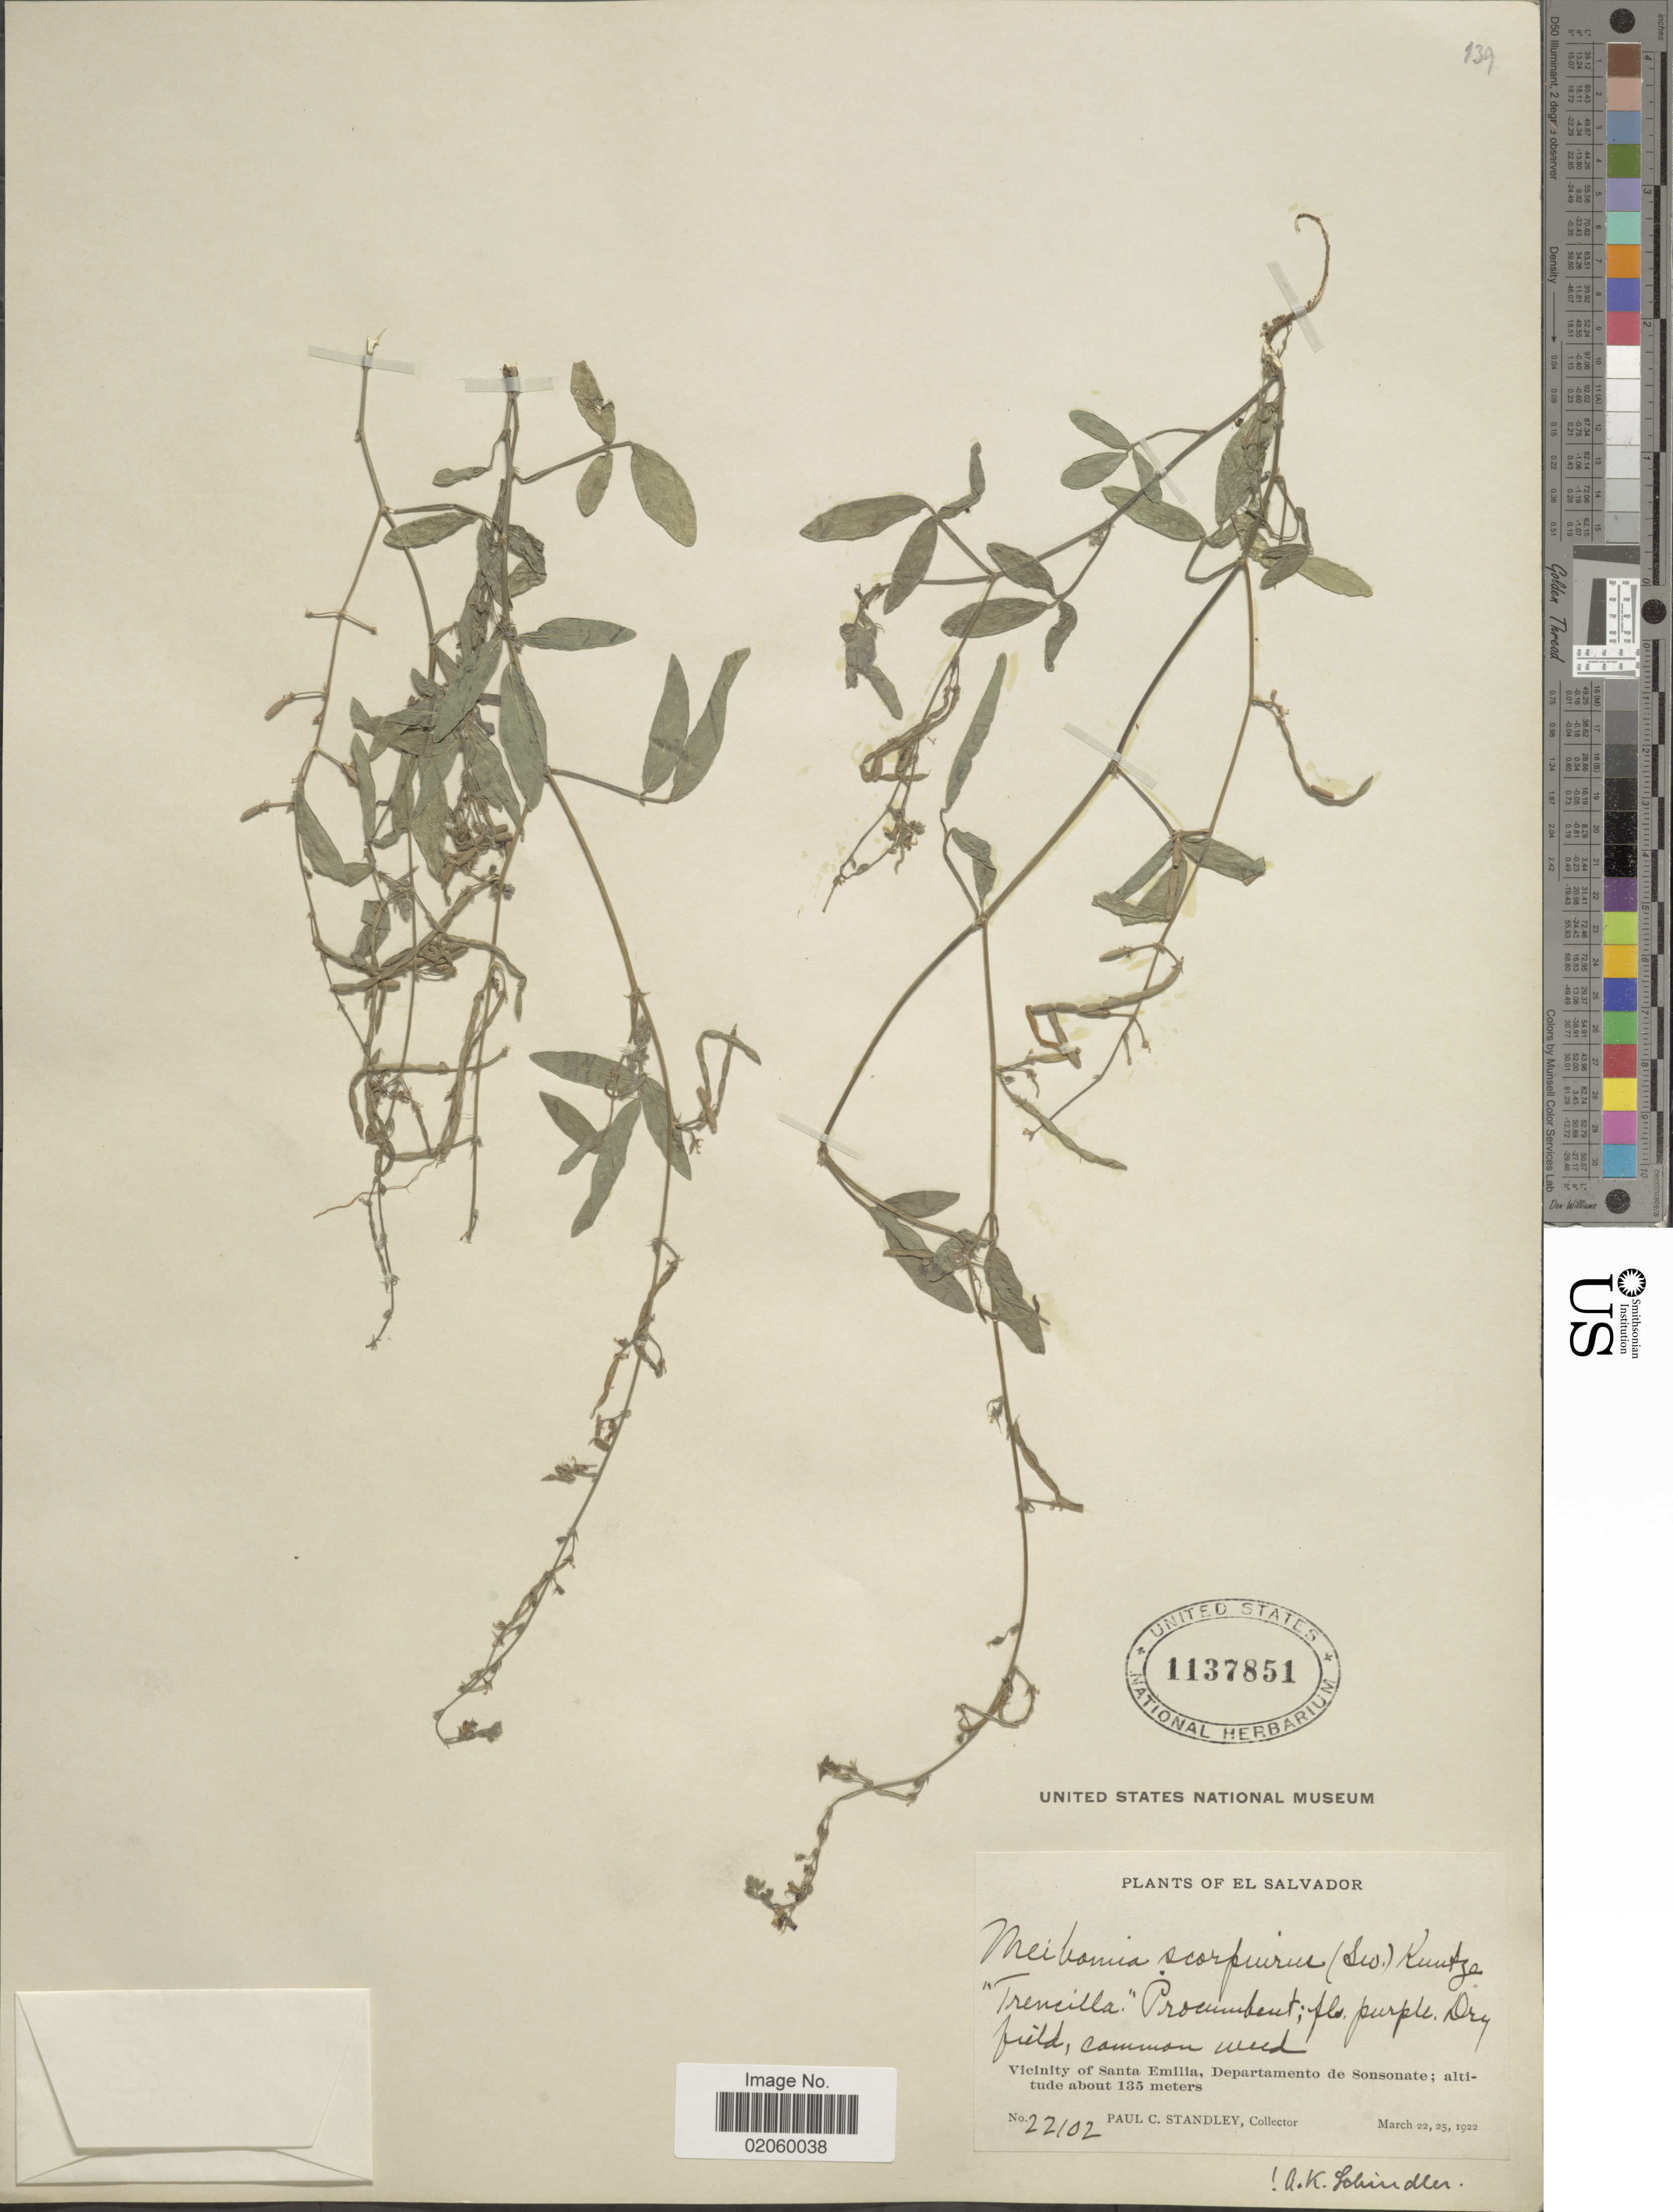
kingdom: Plantae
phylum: Tracheophyta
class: Magnoliopsida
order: Fabales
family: Fabaceae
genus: Desmodium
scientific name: Desmodium scorpiurus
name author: (Sw.) Desv. ex DC.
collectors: P. C. Standley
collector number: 22102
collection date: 1922-03-22/1922-03-25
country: El Salvador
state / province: Sonsonate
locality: Vicinity of Santa Emilia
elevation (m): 135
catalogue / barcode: US 1137851